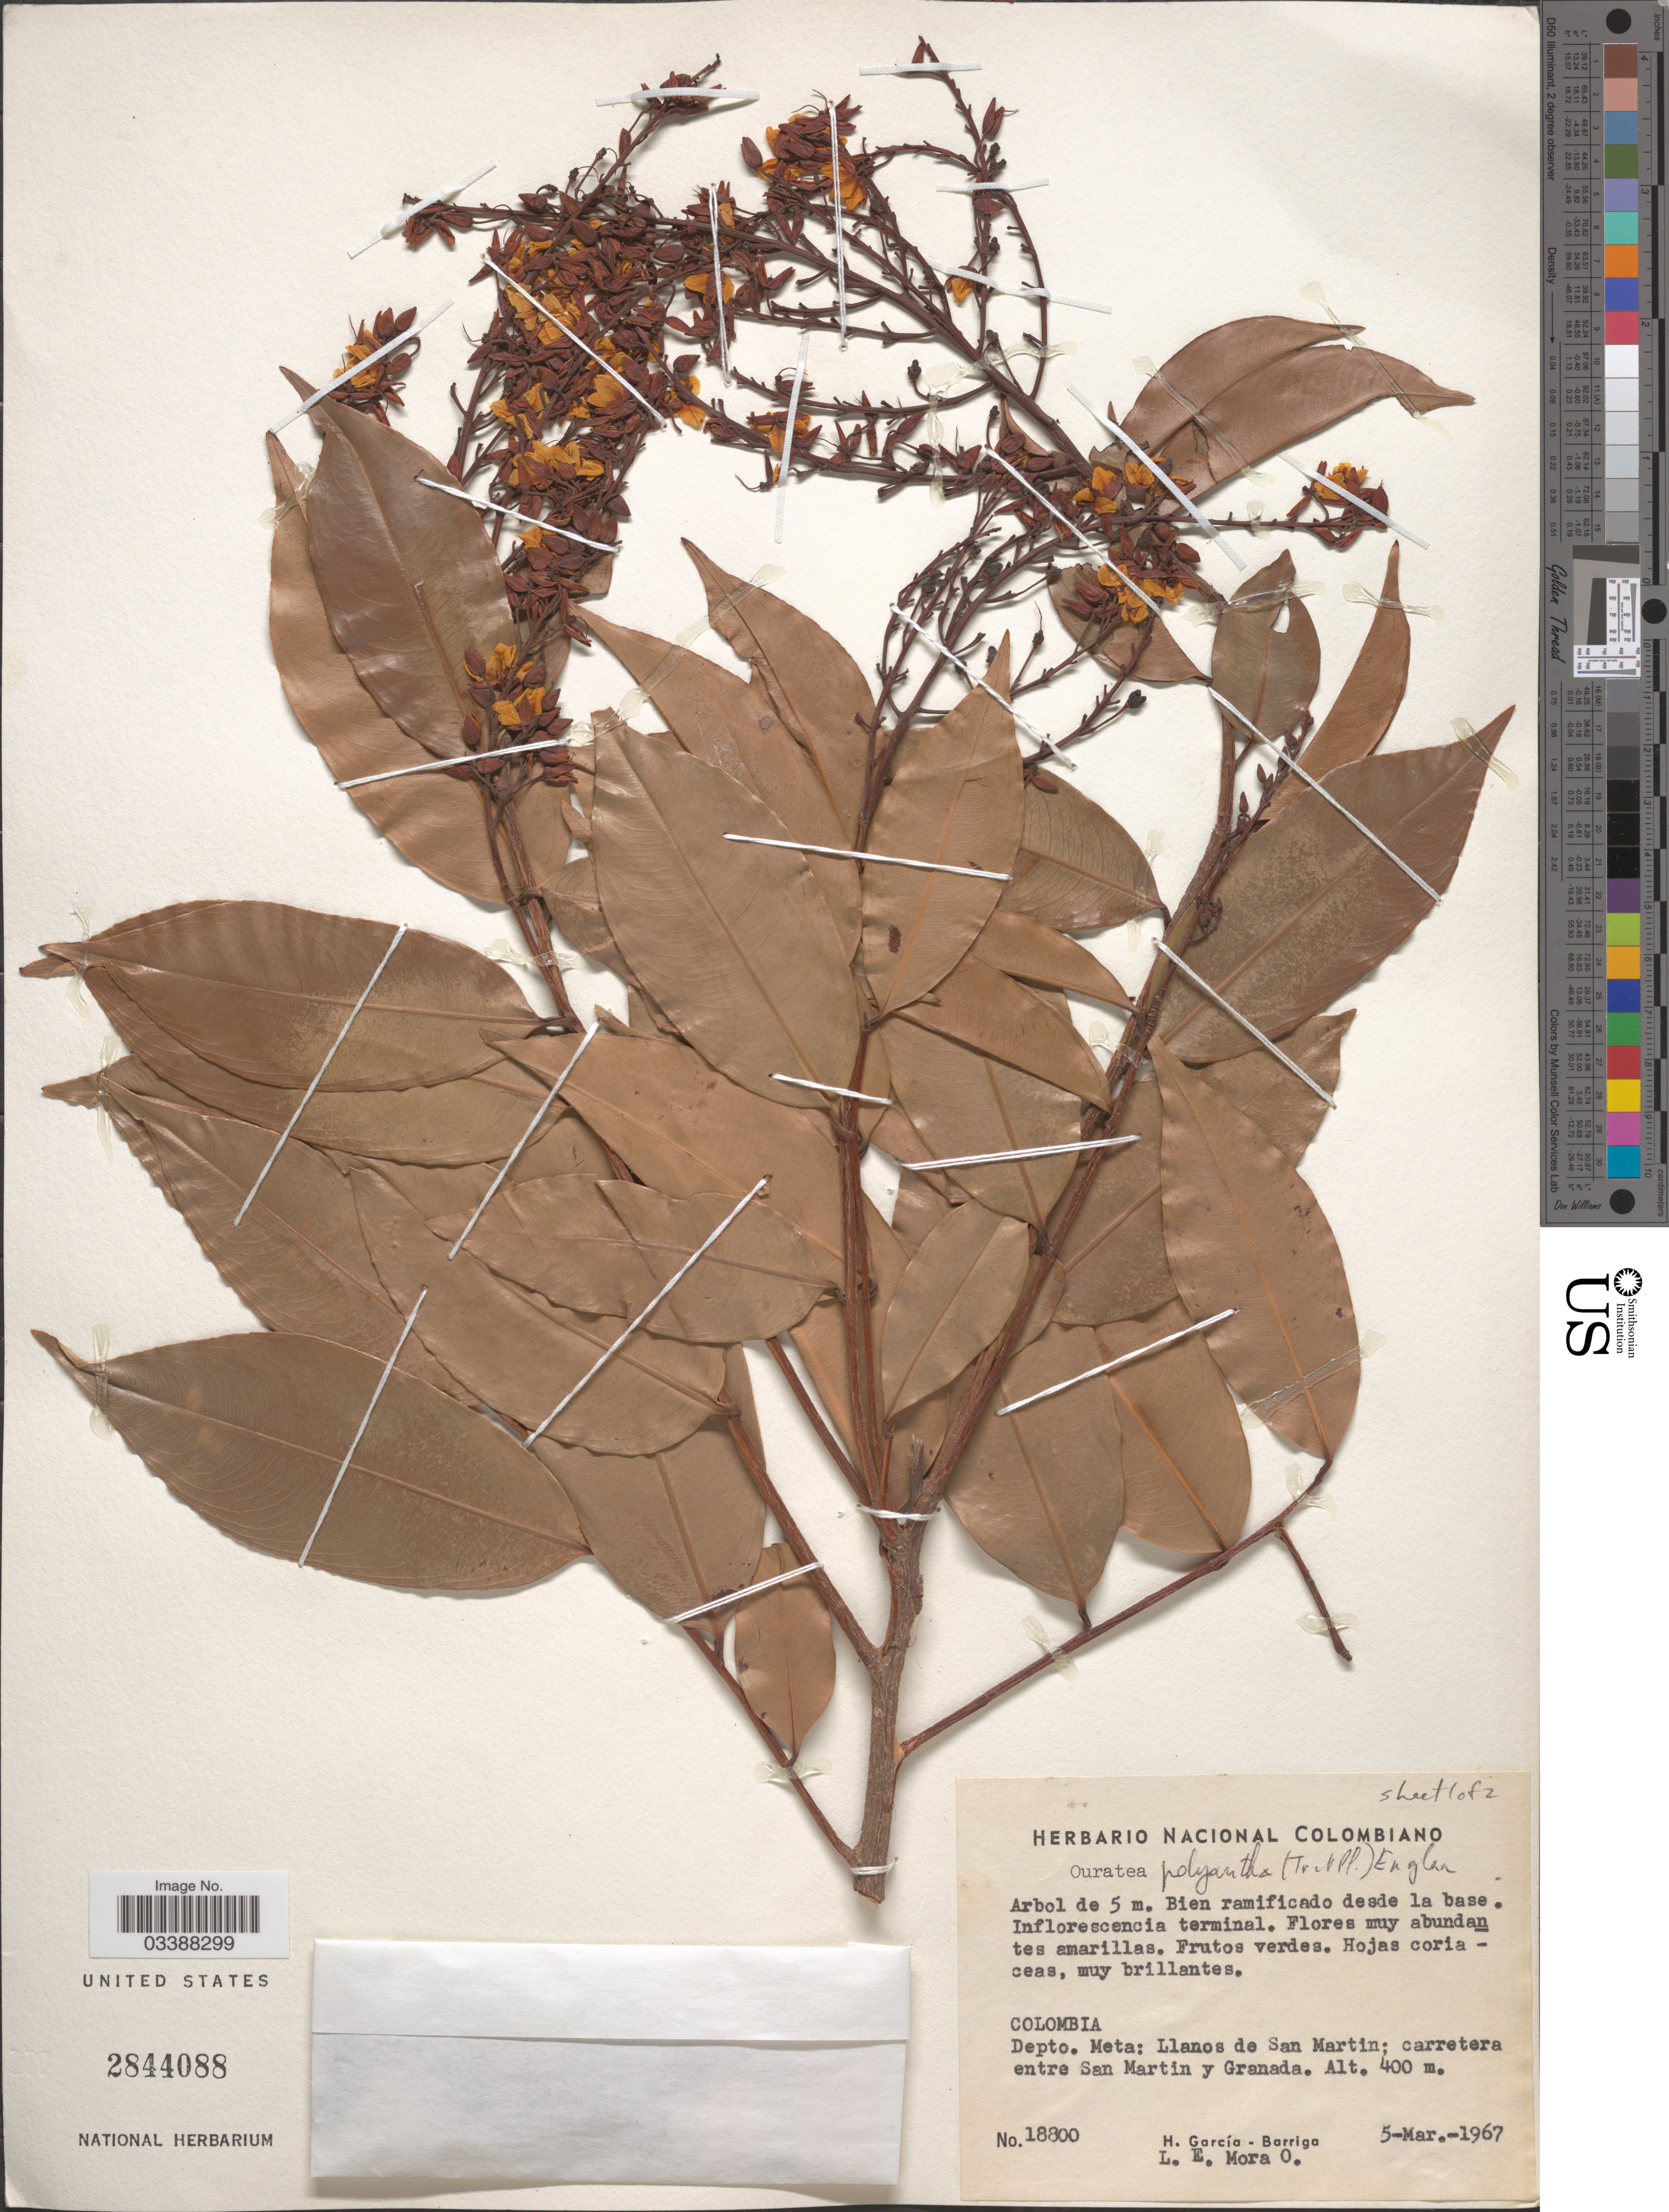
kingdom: Plantae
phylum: Tracheophyta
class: Magnoliopsida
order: Malpighiales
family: Ochnaceae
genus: Ouratea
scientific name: Ouratea polyantha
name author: (Triana & Planch.) Engl.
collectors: H. García Barriga & L. E. Mora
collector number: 18800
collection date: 1967-03-05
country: Colombia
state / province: Meta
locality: Depto. Meta: Llanos de San Martin; carretera entre San Martin y Granada.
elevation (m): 400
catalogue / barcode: US 2844088